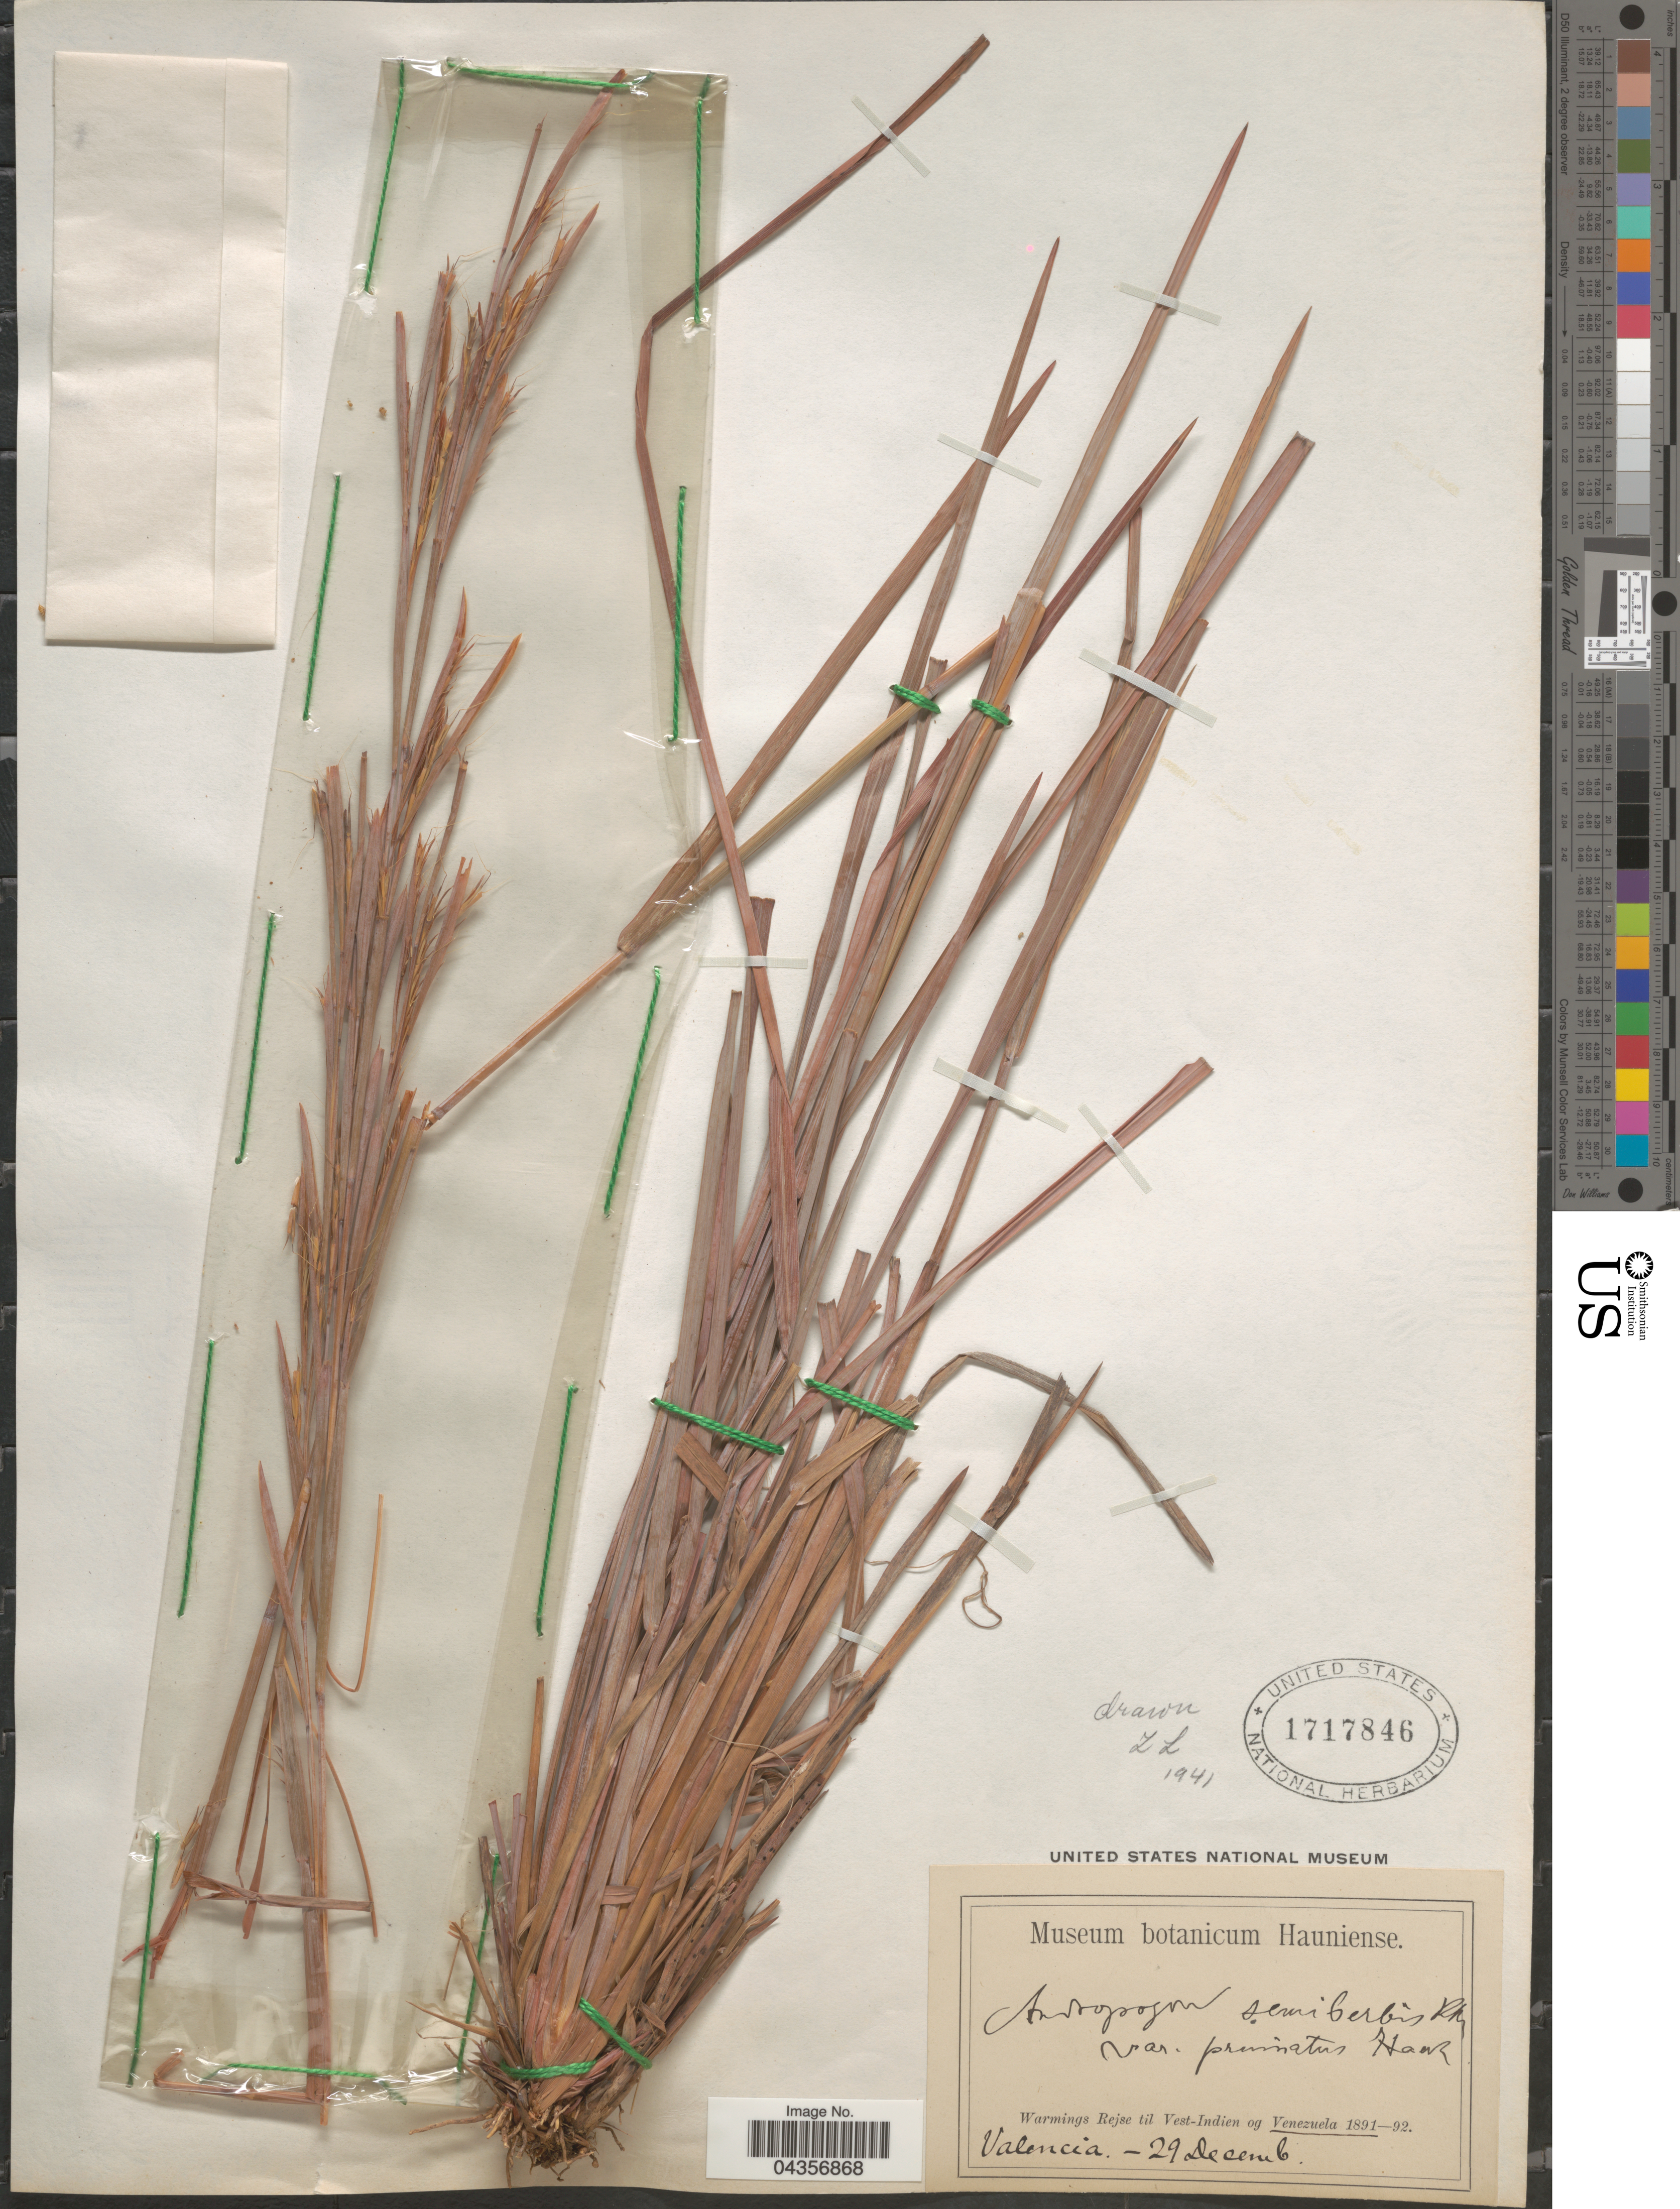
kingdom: Plantae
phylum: Tracheophyta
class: Liliopsida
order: Poales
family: Poaceae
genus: Schizachyrium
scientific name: Schizachyrium sanguineum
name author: (Retz.) Alston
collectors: -. Warmings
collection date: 1891-12-29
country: Venezuela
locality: Rejse til Vest-Indien og Venezuela 1891-92. Valencia.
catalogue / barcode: US 1717846